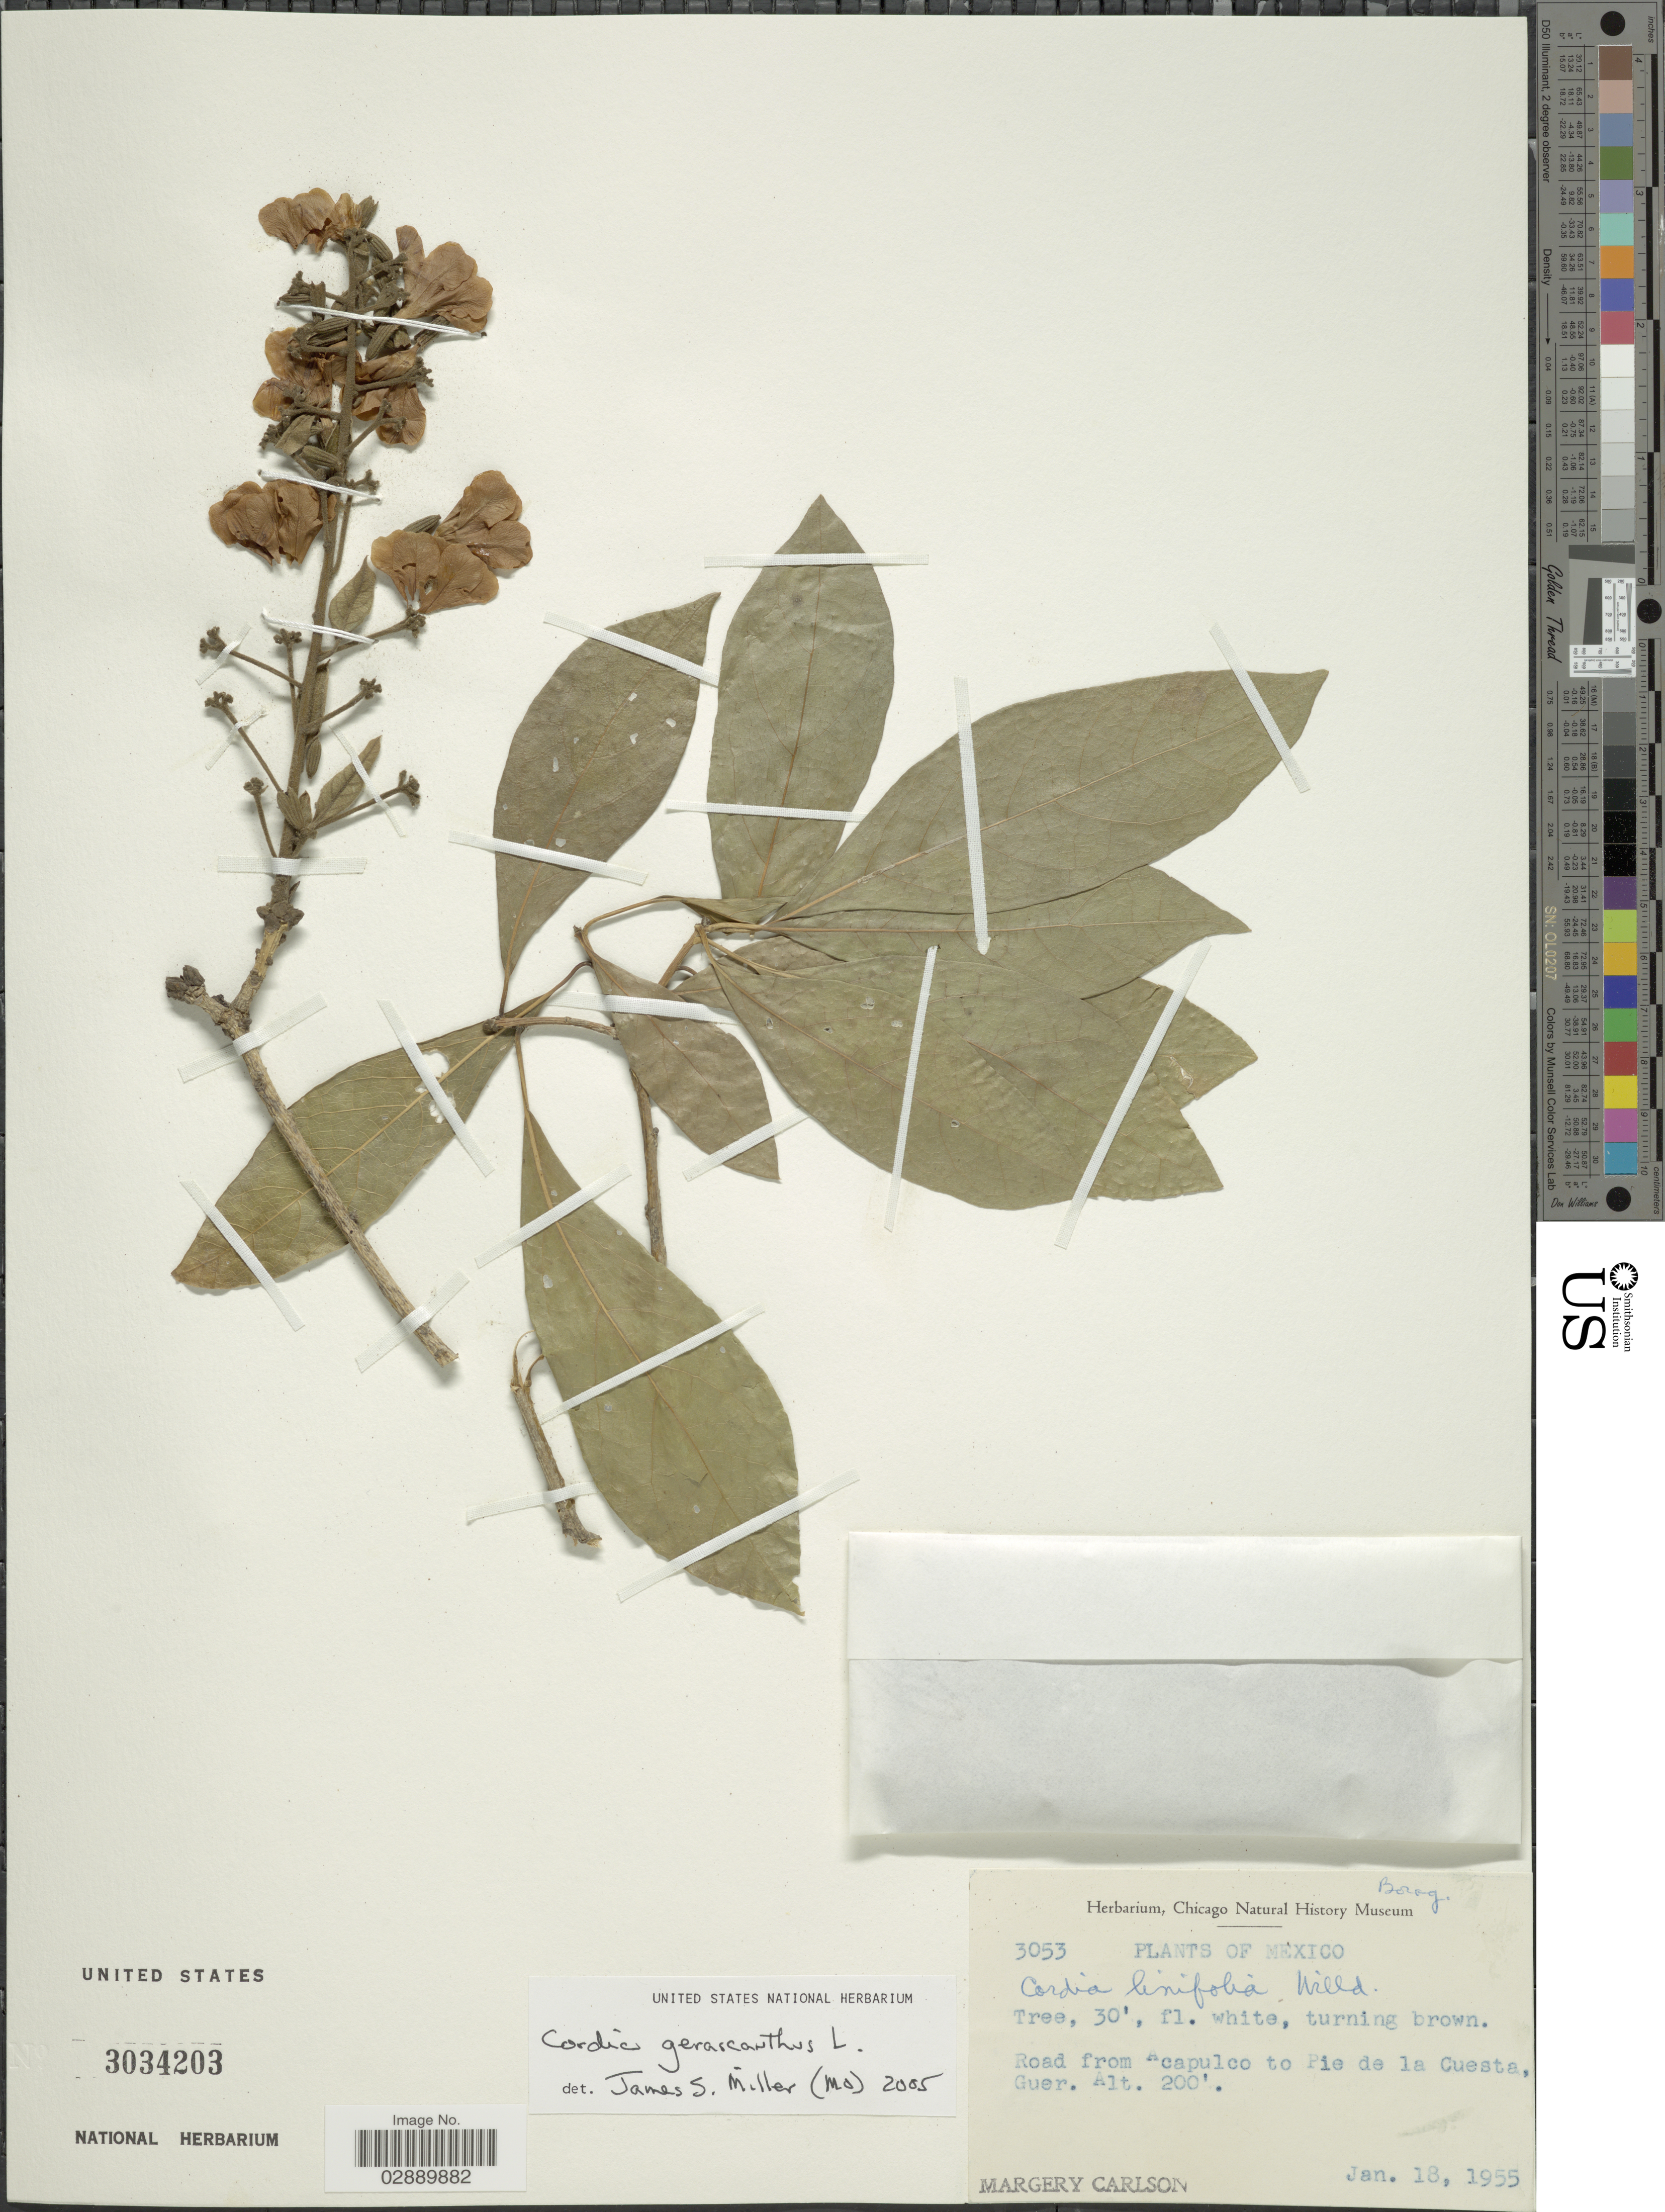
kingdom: Plantae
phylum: Tracheophyta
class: Magnoliopsida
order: Boraginales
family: Cordiaceae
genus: Cordia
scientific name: Cordia gerascanthus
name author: L.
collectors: M. C. Carlson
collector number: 3053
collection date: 1955-01-18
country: Mexico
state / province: Guerrero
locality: Road from Acapulco to Pie de la Cuesta, Guer.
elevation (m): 61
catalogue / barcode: US 3034203